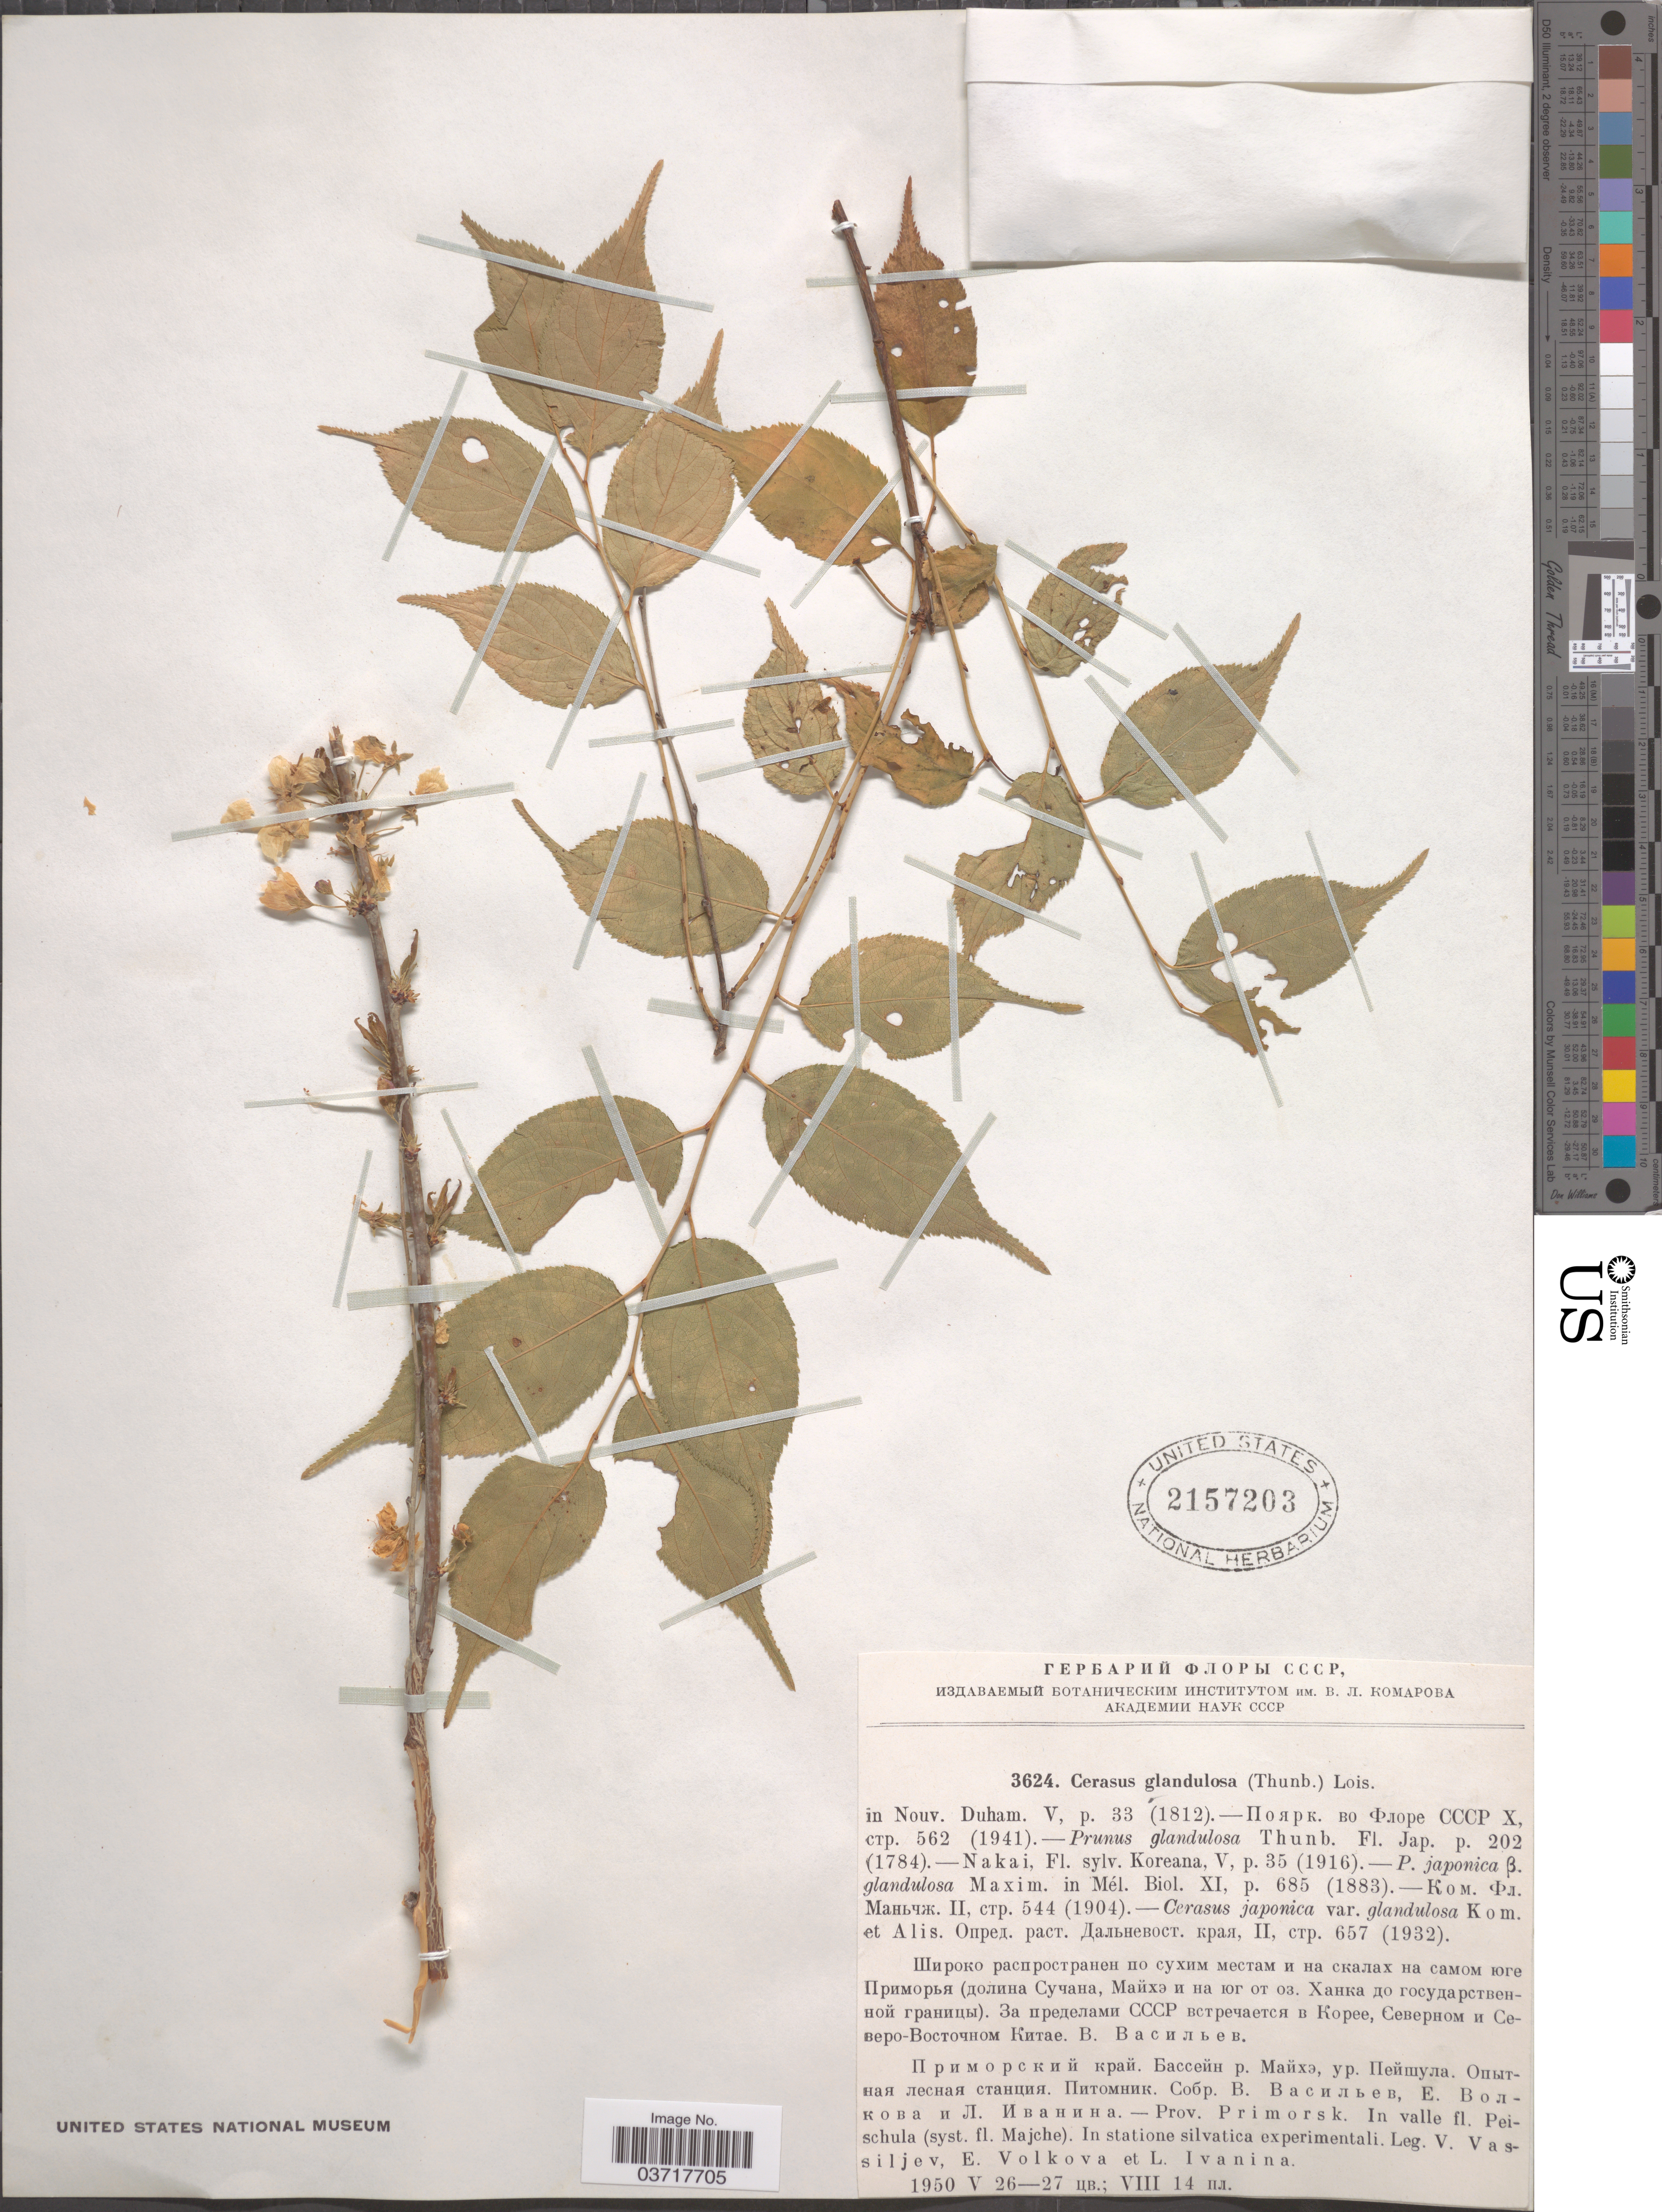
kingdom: Plantae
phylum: Tracheophyta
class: Magnoliopsida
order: Rosales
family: Rosaceae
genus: Prunus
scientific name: Prunus glandulosa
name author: Torr. & A. Gray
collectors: V. Vassiljev, E. V. Volkova & L. Ivanina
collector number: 3624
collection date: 1950-05-26/1950-08-14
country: Russian Federation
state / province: Primorsky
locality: Prov. Primorsk. In valle fl. Peischula (syst. fl. Majche). In statione silvatica experimentali.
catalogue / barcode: US 2157203